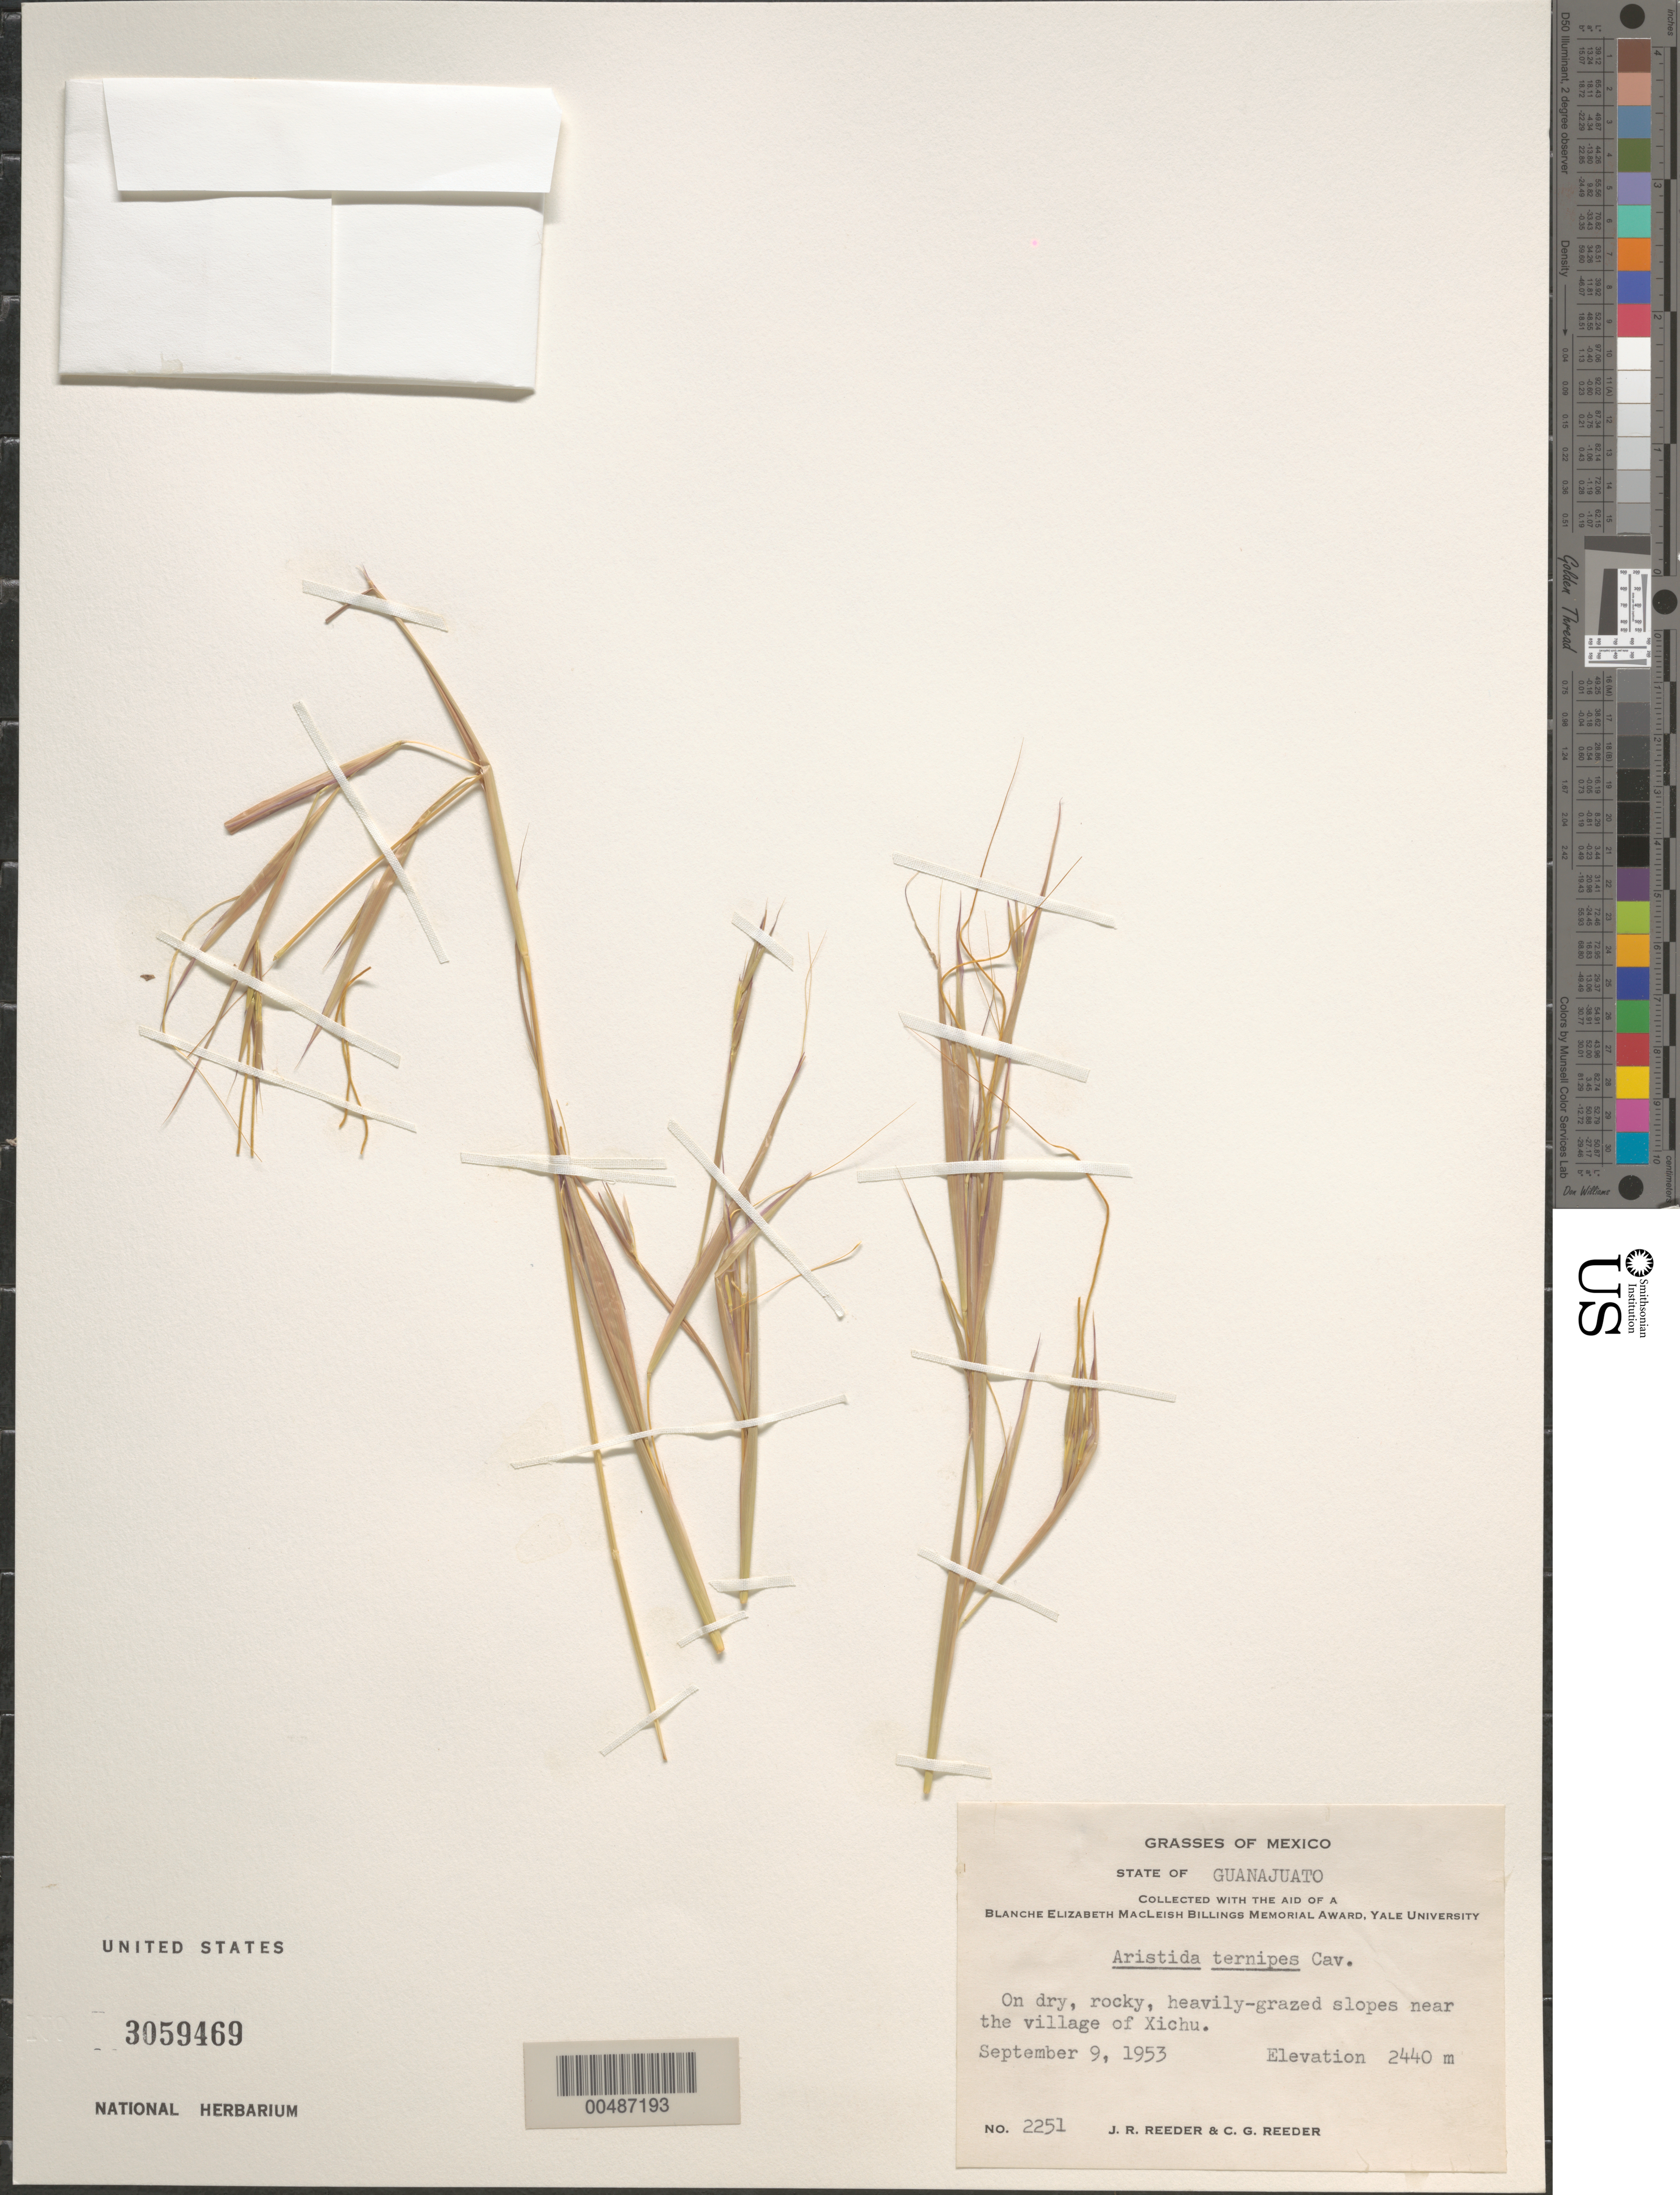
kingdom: Plantae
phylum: Tracheophyta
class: Liliopsida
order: Poales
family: Poaceae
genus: Heteropogon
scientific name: Heteropogon melanocarpus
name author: (Elliott) Benth.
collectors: J. R. Reeder & C. G. Reeder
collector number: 2251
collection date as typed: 9 Sep 1953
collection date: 1953-09-09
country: Mexico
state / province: Guanajuato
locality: Near the village of Xichu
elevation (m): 2440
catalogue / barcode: US 3059469